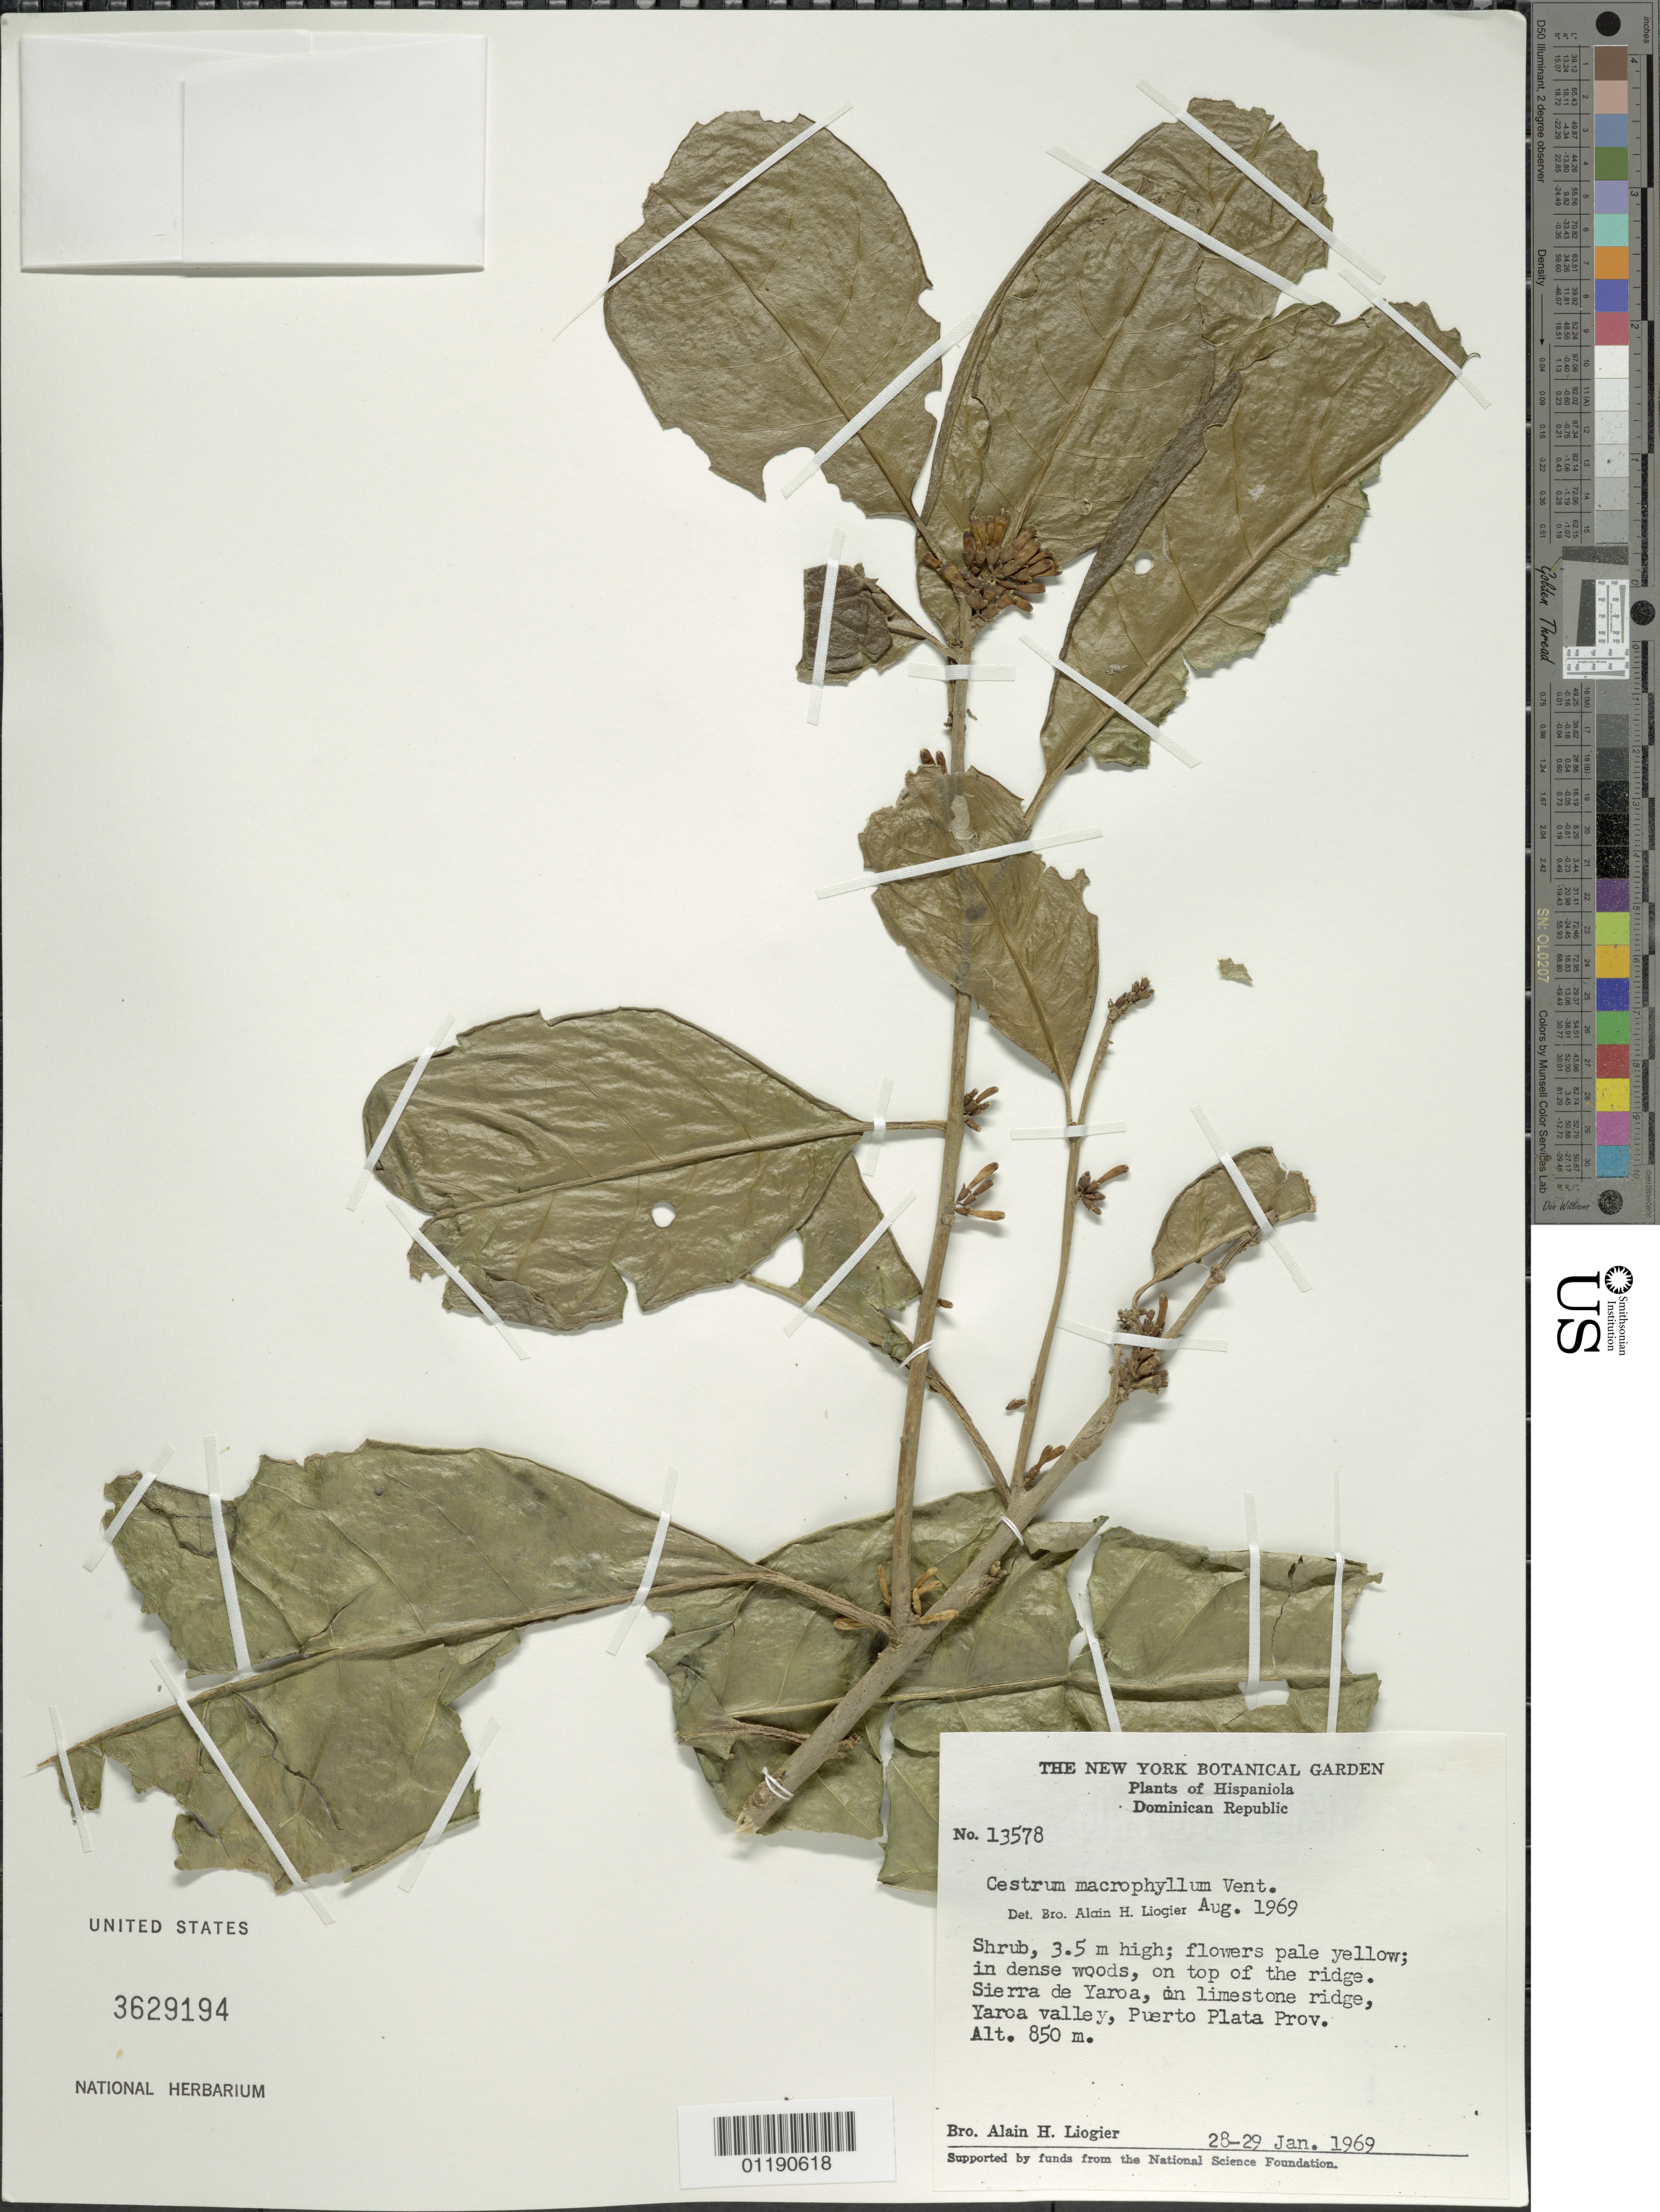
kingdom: Plantae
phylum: Tracheophyta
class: Magnoliopsida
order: Solanales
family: Solanaceae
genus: Cestrum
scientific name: Cestrum macrophyllum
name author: Vent.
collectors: A. H. Liogier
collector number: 13578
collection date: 1969-01-28/1969-01-29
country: Dominican Republic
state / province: Puerto Plata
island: Hispaniola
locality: Sierra de Yaroa, Yaroa valley.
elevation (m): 850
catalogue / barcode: US 3629194